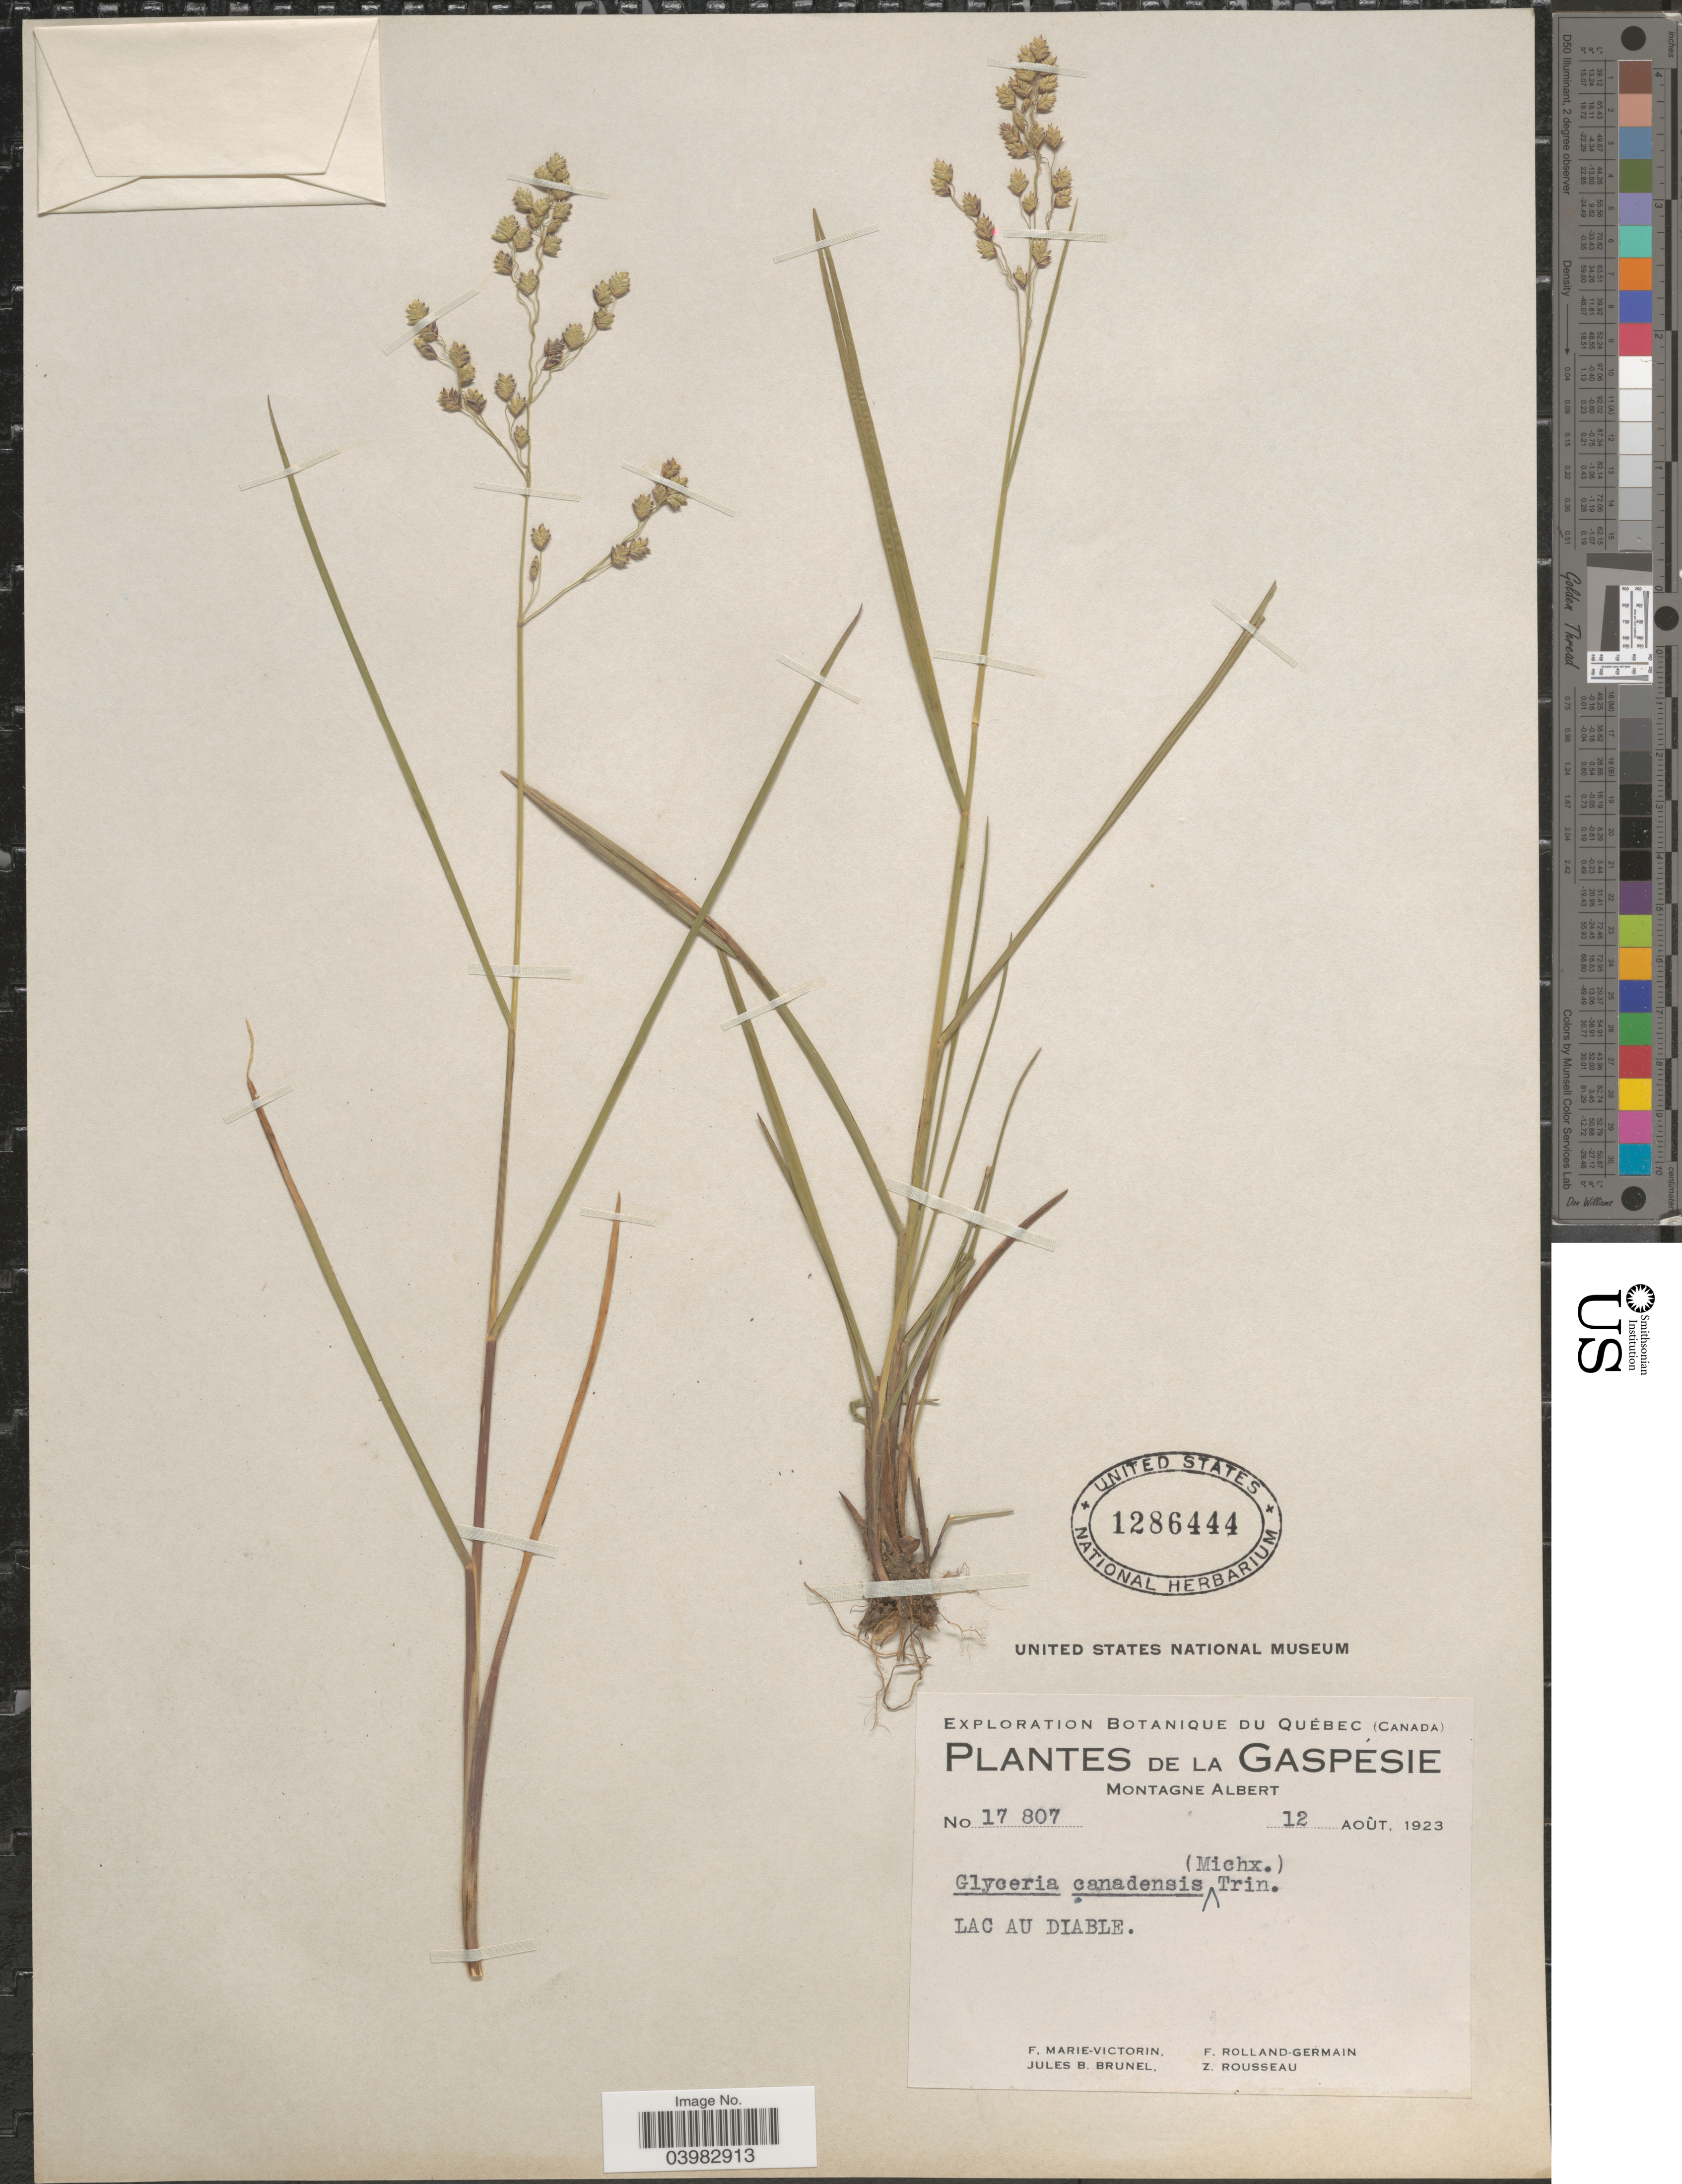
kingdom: Plantae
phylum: Tracheophyta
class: Liliopsida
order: Poales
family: Poaceae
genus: Glyceria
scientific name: Glyceria canadensis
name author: (Michx.) Trin.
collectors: F. Marie-Victorin, J. Brunel, Rolland-Germain & Z. Rousseau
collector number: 17807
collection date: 1923-08-12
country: Canada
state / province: Quebec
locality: La Gaspesie. Montagne Albert. Lac au Diable.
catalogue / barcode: US 1286444